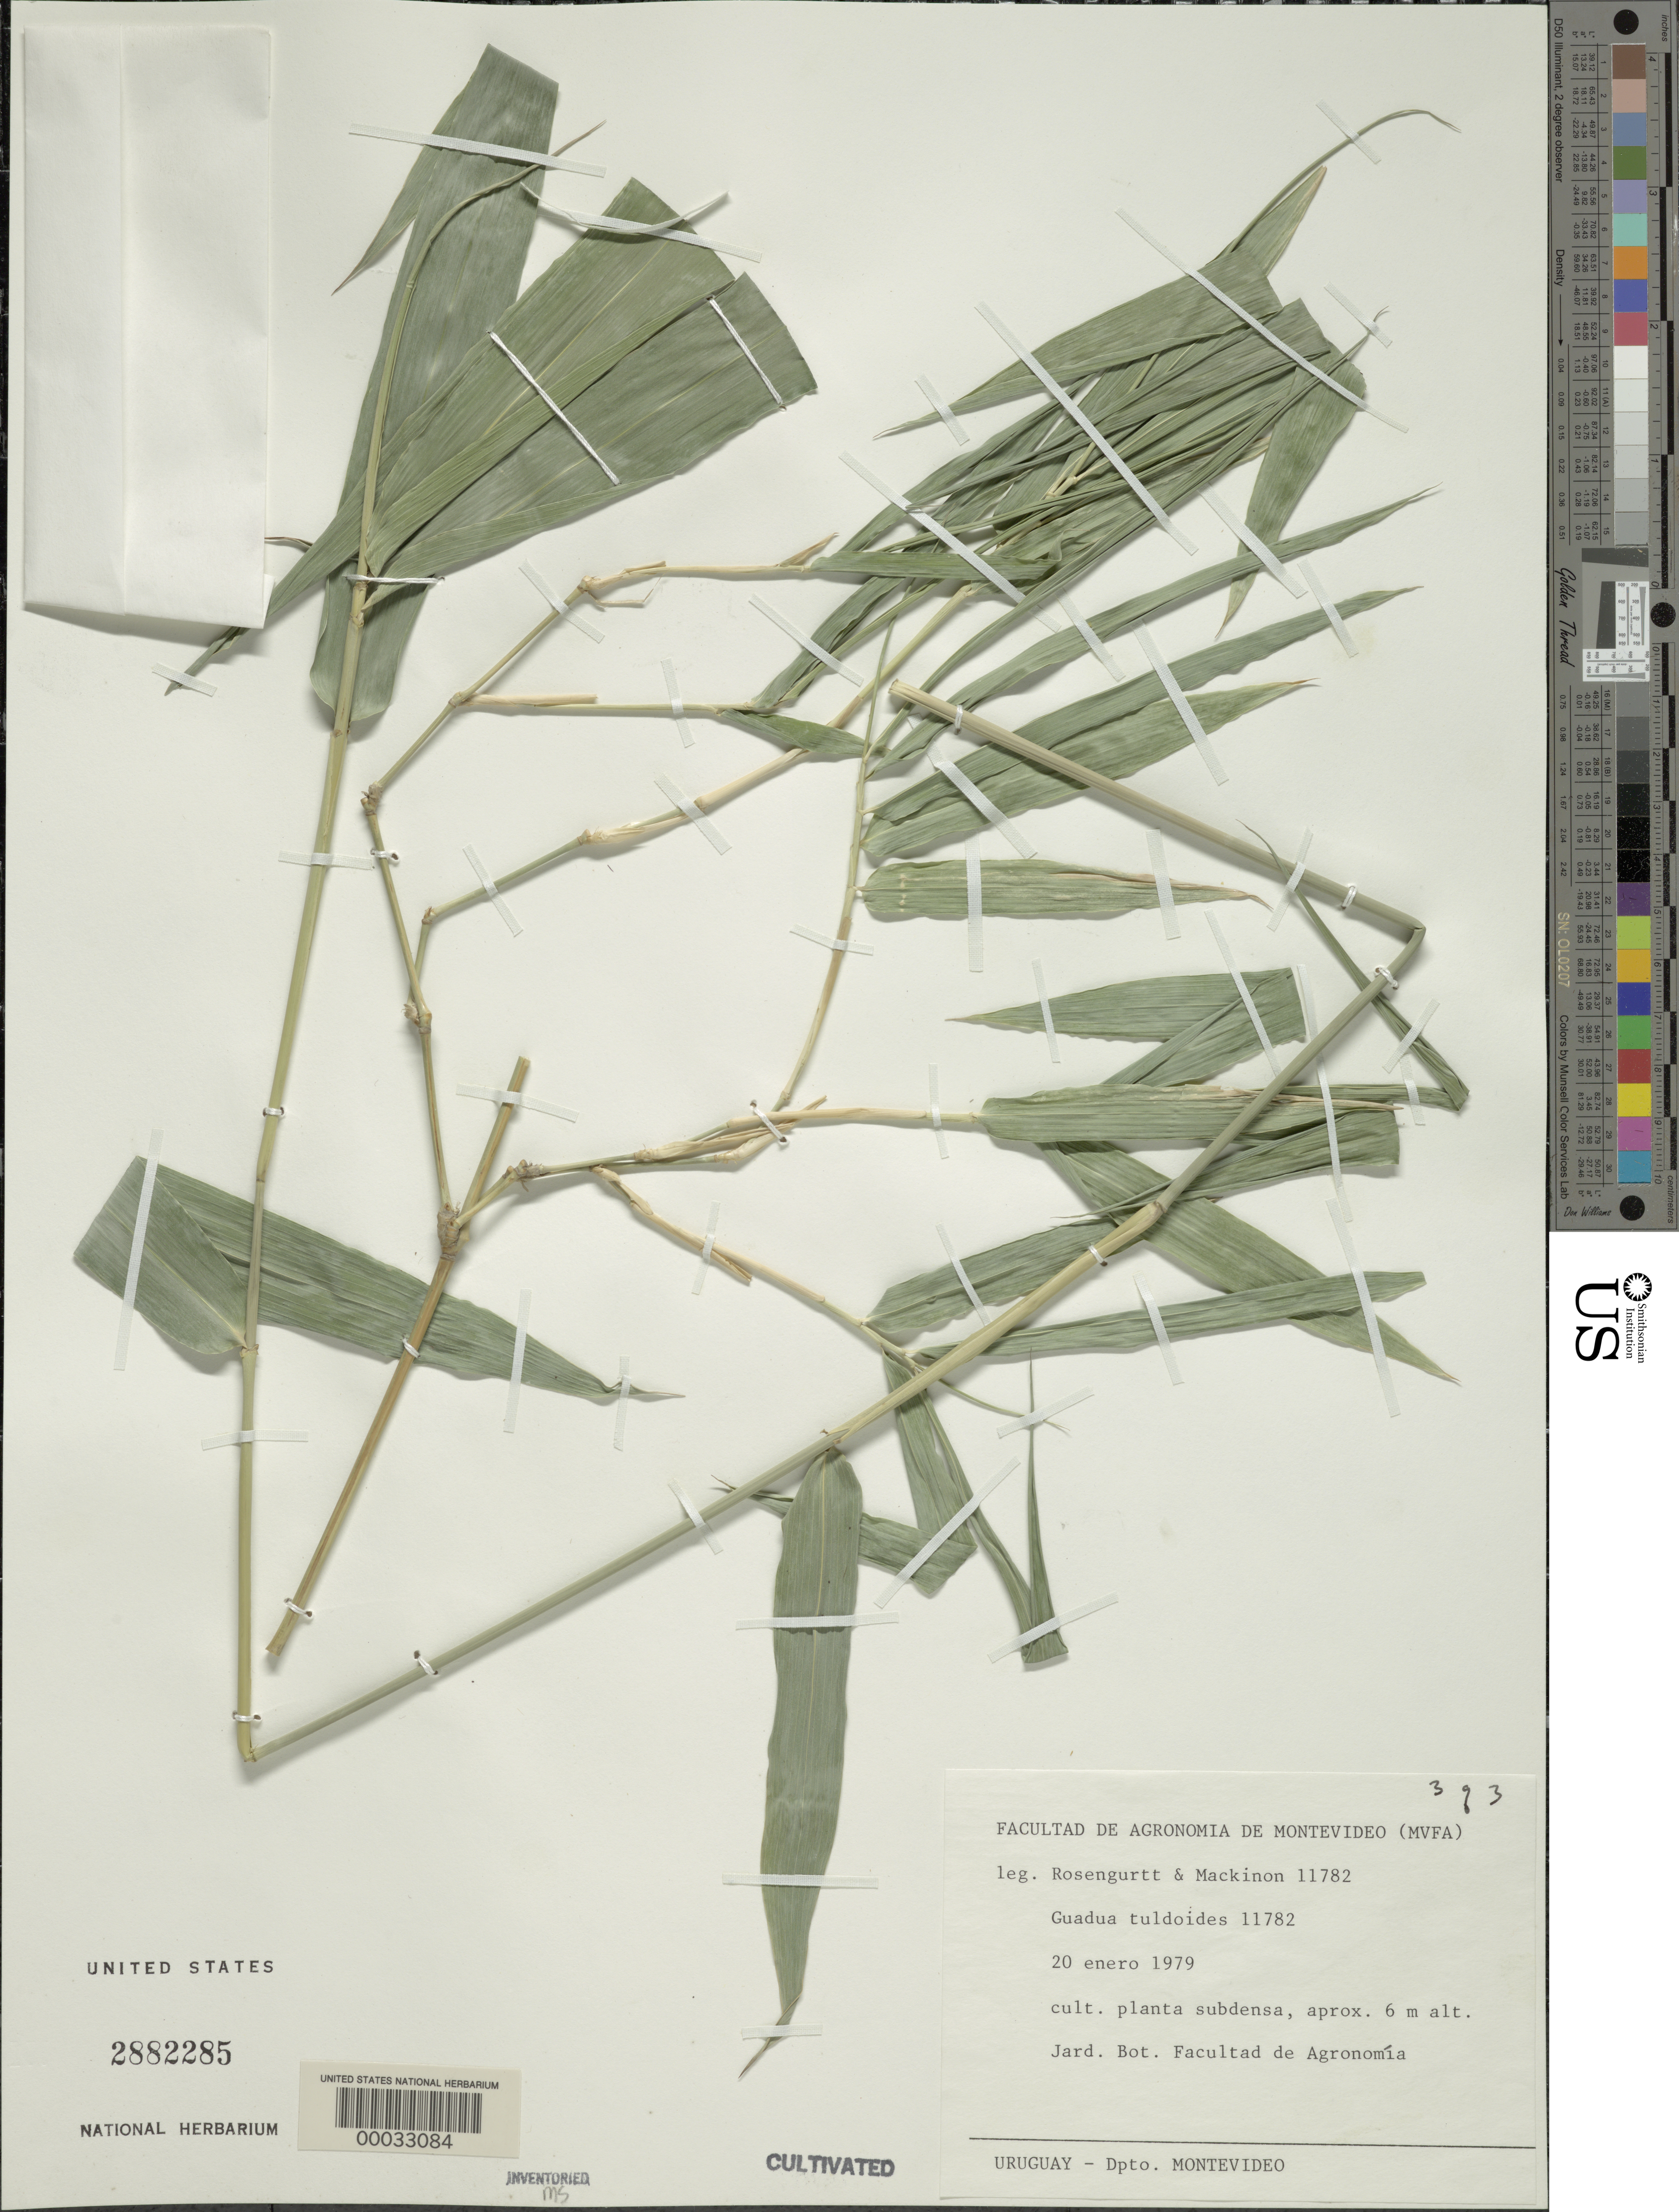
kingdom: Plantae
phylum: Tracheophyta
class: Liliopsida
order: Poales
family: Poaceae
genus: Bambusa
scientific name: Bambusa tuldoides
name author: Munro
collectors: B. Rosengurtt & -. Mackinon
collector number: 11782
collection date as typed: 20 Jan 1979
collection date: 1979-01-20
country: Uruguay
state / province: Montevideo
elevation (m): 6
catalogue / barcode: US 2882285